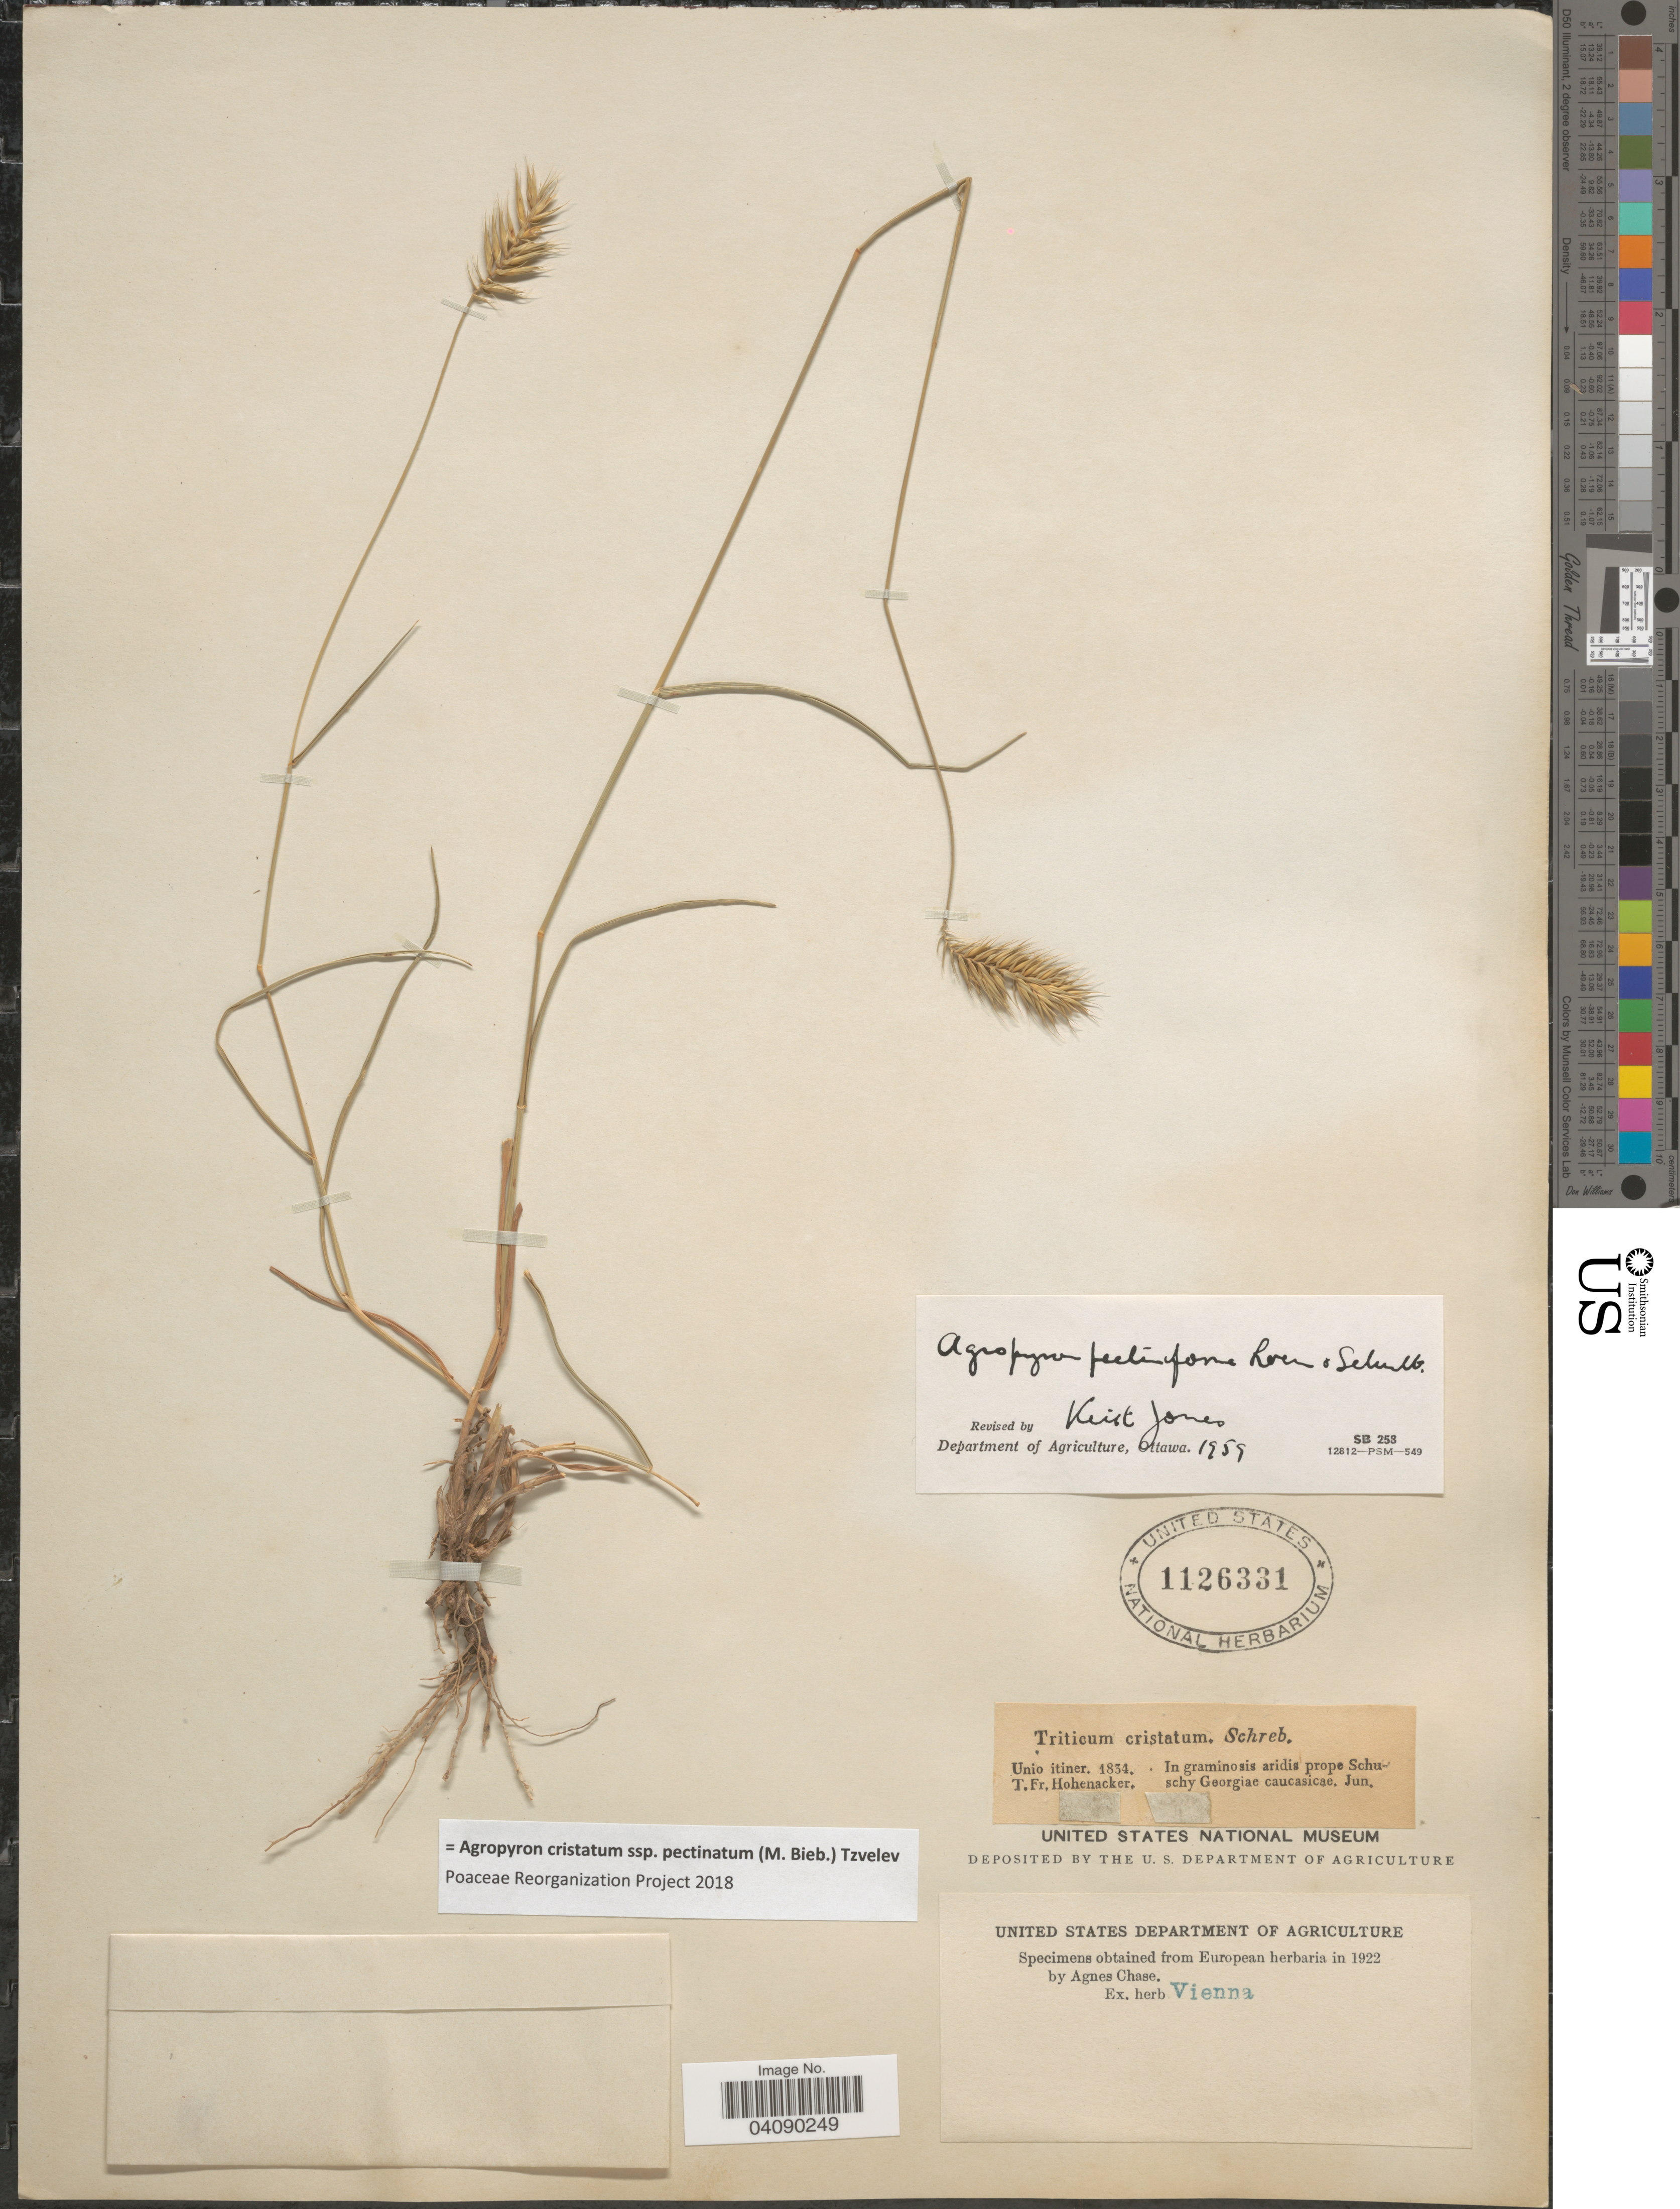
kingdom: Plantae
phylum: Tracheophyta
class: Liliopsida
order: Poales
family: Poaceae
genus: Agropyron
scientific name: Agropyron cristatum subsp. pectinatum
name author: (M. Bieb.) Tzvelev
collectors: T. Hohenacker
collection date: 1834-06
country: Georgia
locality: Unio itiner. In graminosis aridis prope Schuschy Georgiae caucasicae.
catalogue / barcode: US 1126331